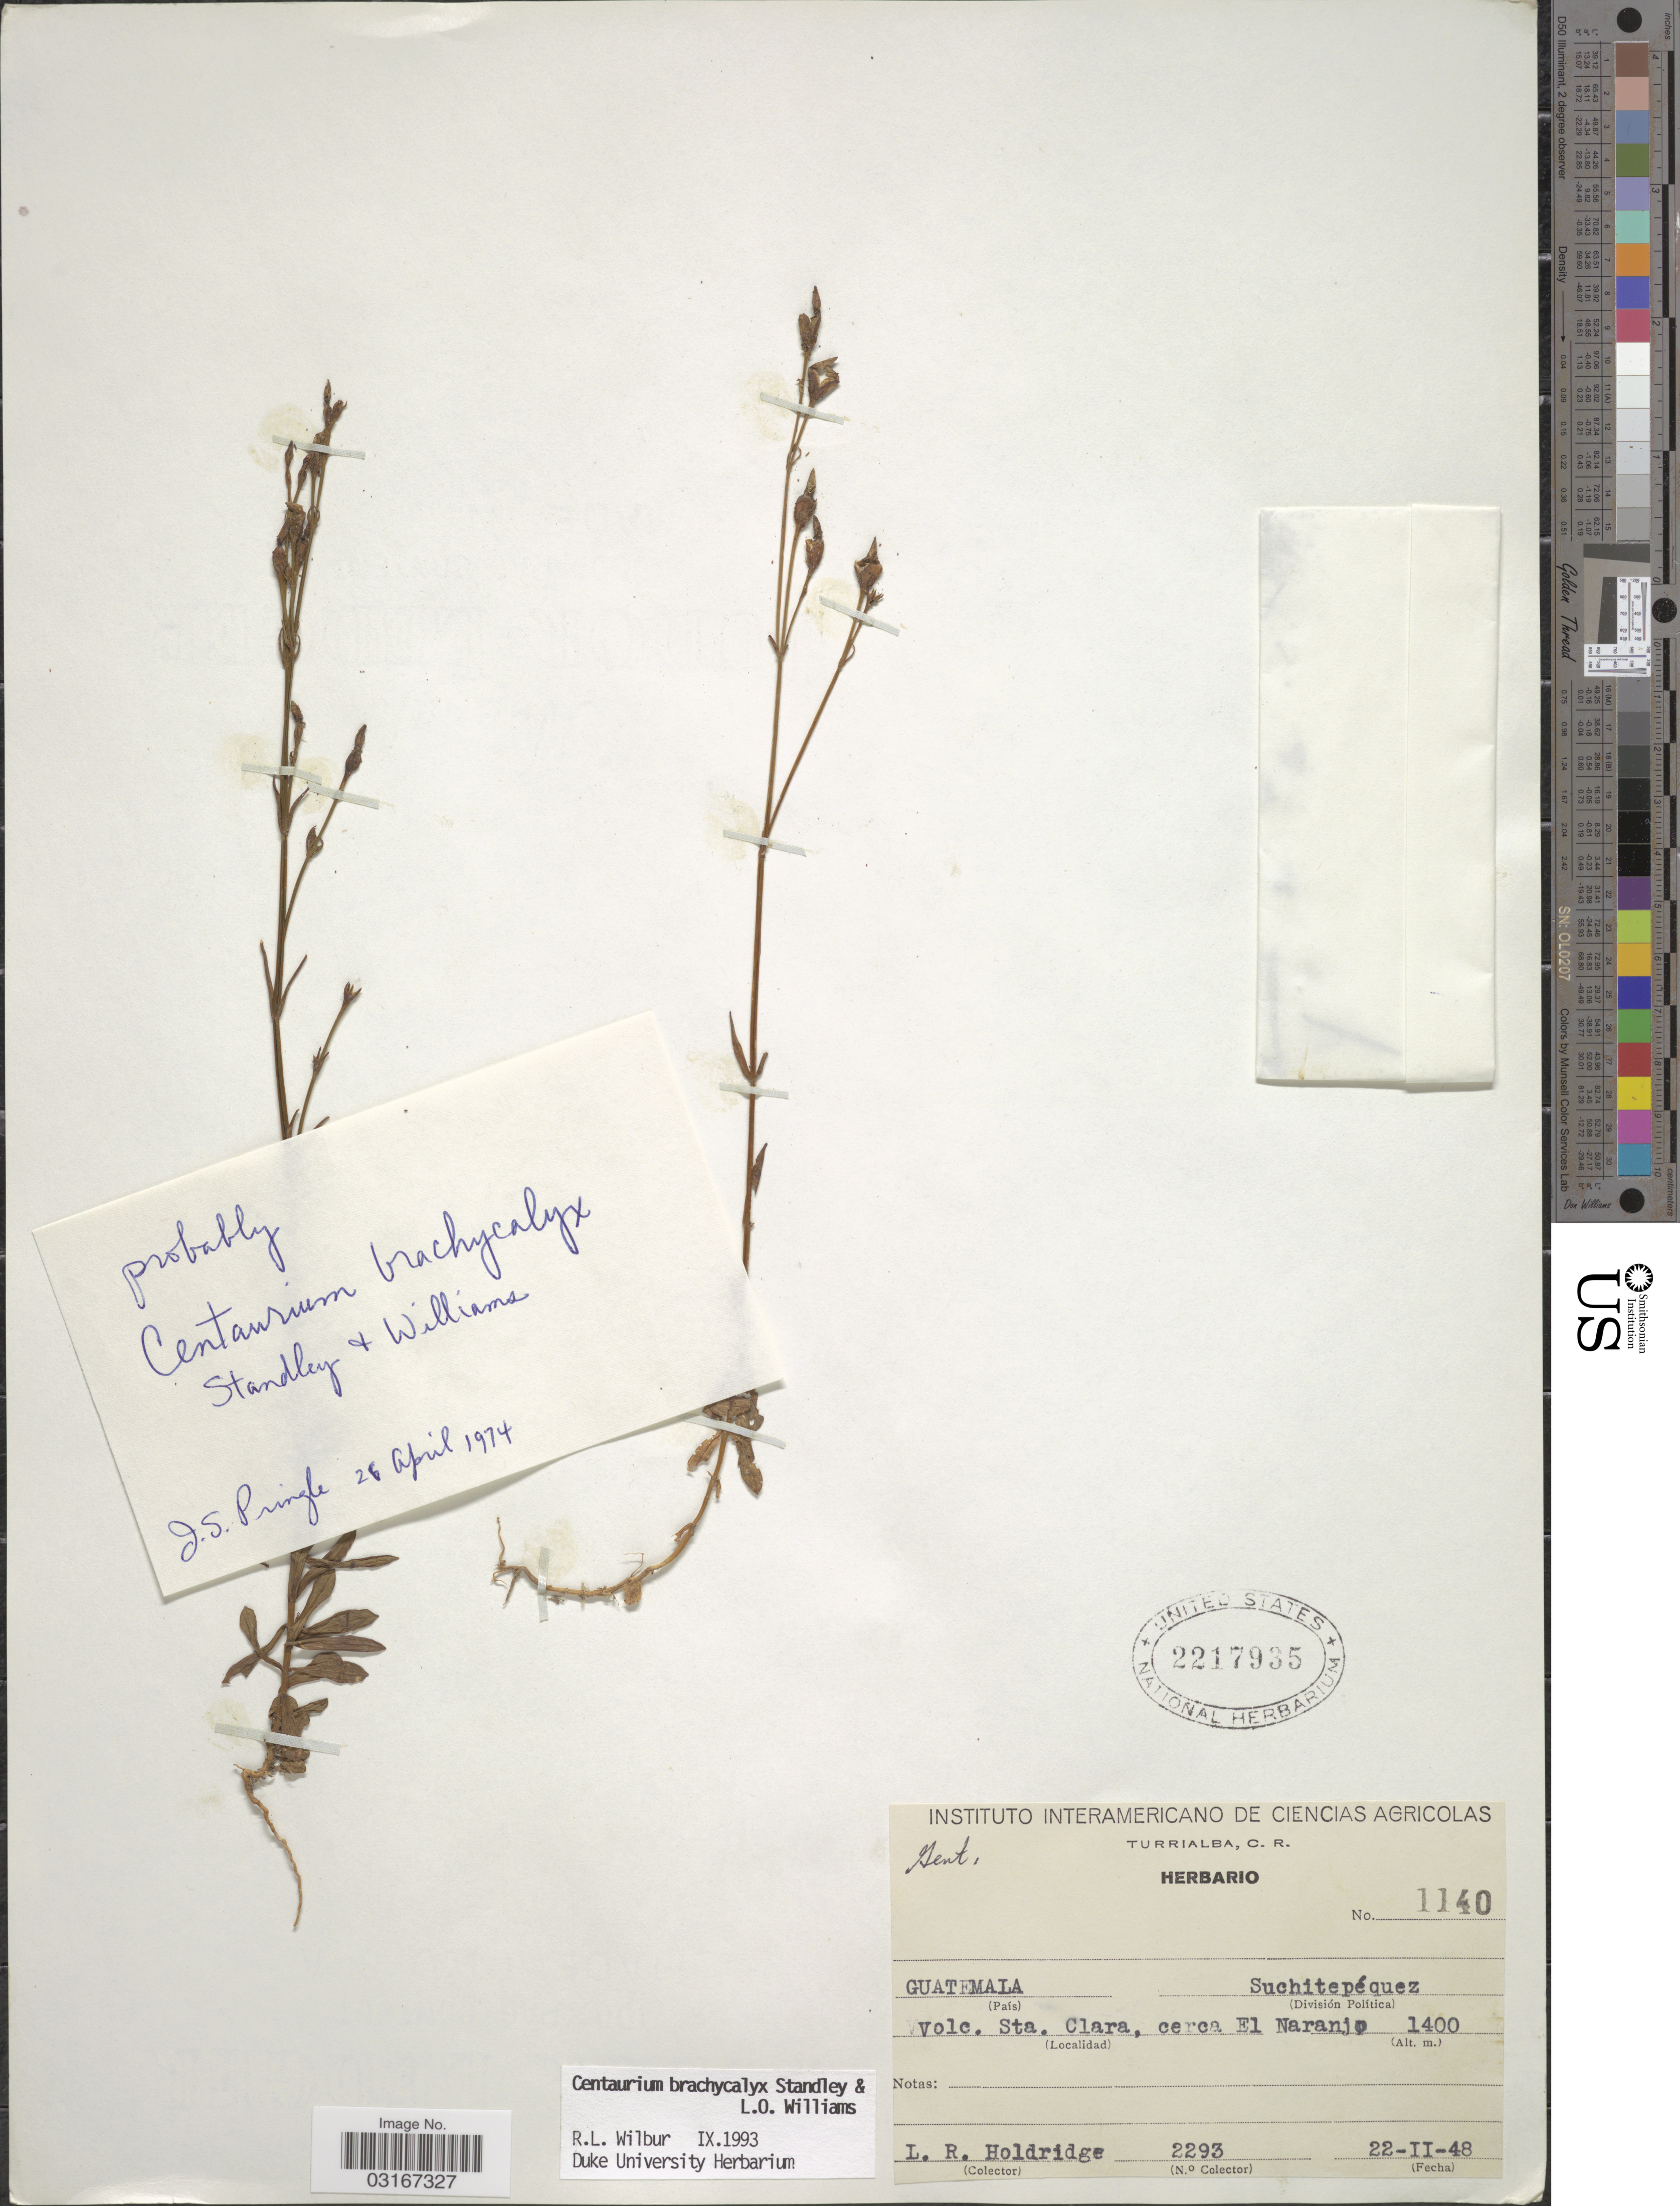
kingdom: Plantae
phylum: Tracheophyta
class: Magnoliopsida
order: Gentianales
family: Gentianaceae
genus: Centaurium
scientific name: Centaurium brachycalyx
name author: Standl. & L.O. Williams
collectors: L. Holdridge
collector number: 2293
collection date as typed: Transcribed d/m/y: 22/2/48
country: Guatemala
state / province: Suchitepéquez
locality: Volc. Sta. Clara, cerca El Naranjo.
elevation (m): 1400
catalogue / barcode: US 2217935